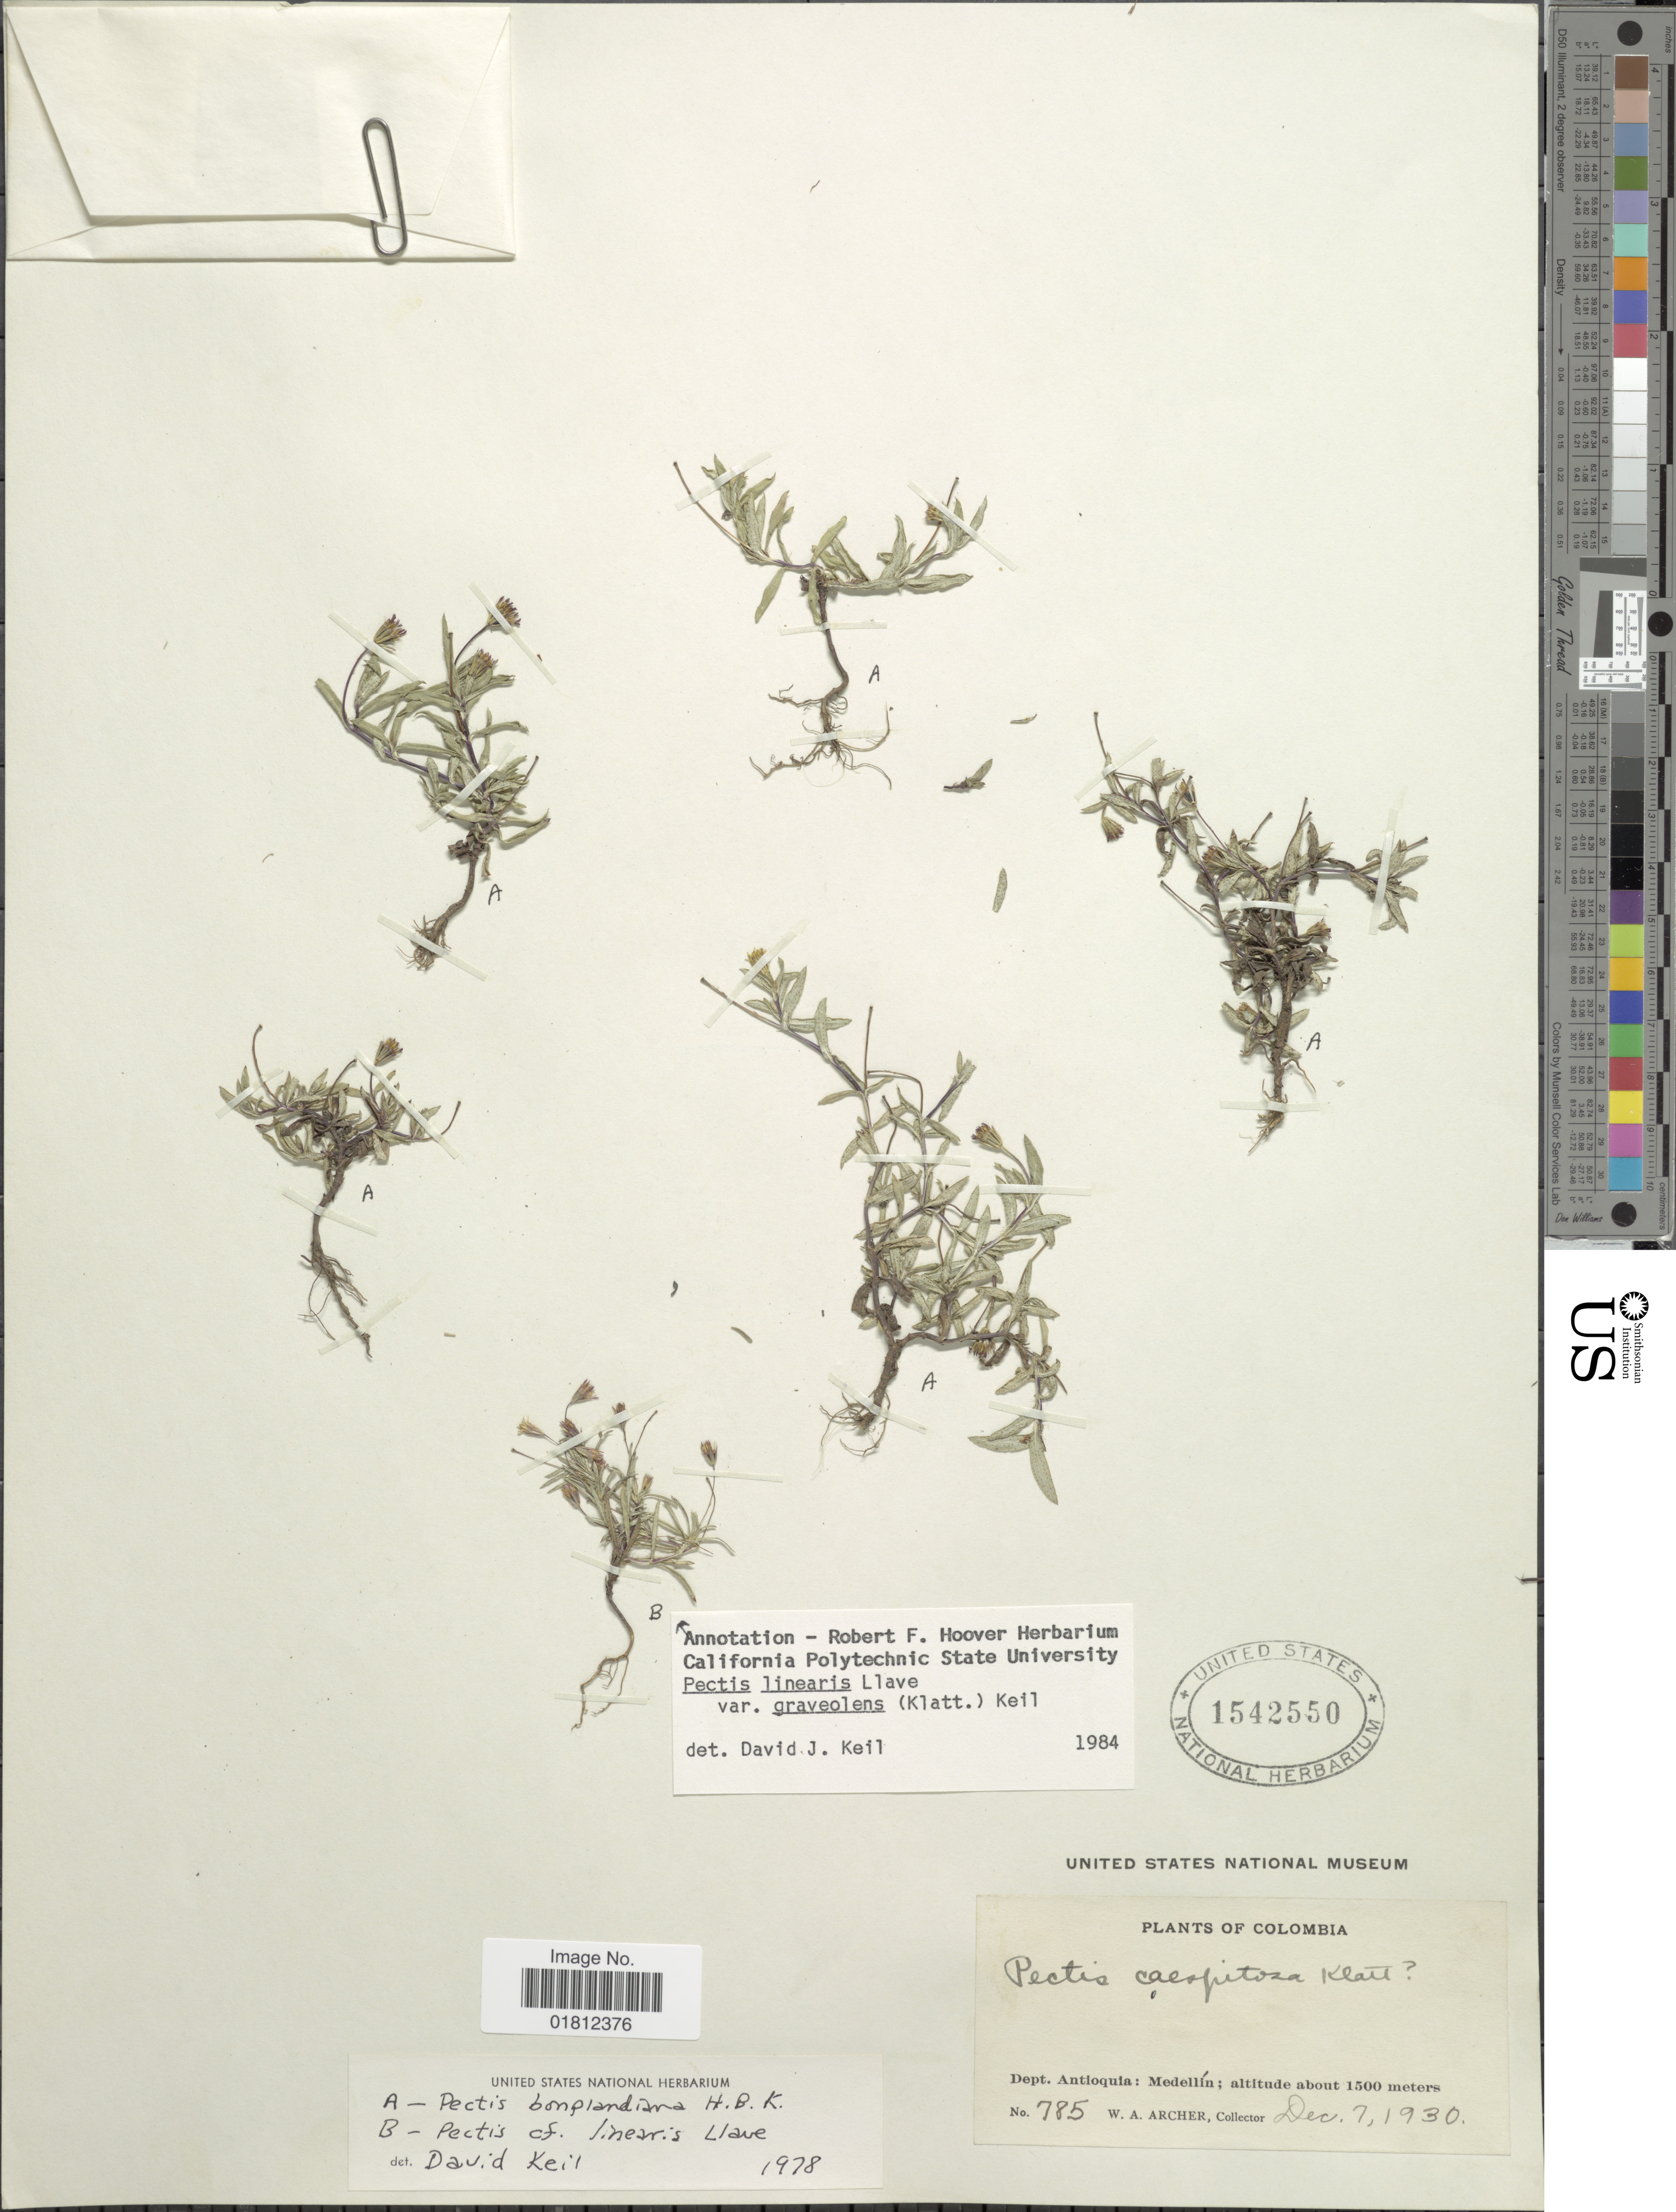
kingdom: Plantae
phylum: Tracheophyta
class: Magnoliopsida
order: Asterales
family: Asteraceae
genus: Pectis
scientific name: Pectis linearis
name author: La Llave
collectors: W. A. Archer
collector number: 785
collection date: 1930-12-07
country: Colombia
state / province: Antioquia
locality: Medellín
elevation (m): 1500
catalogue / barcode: US 1542550